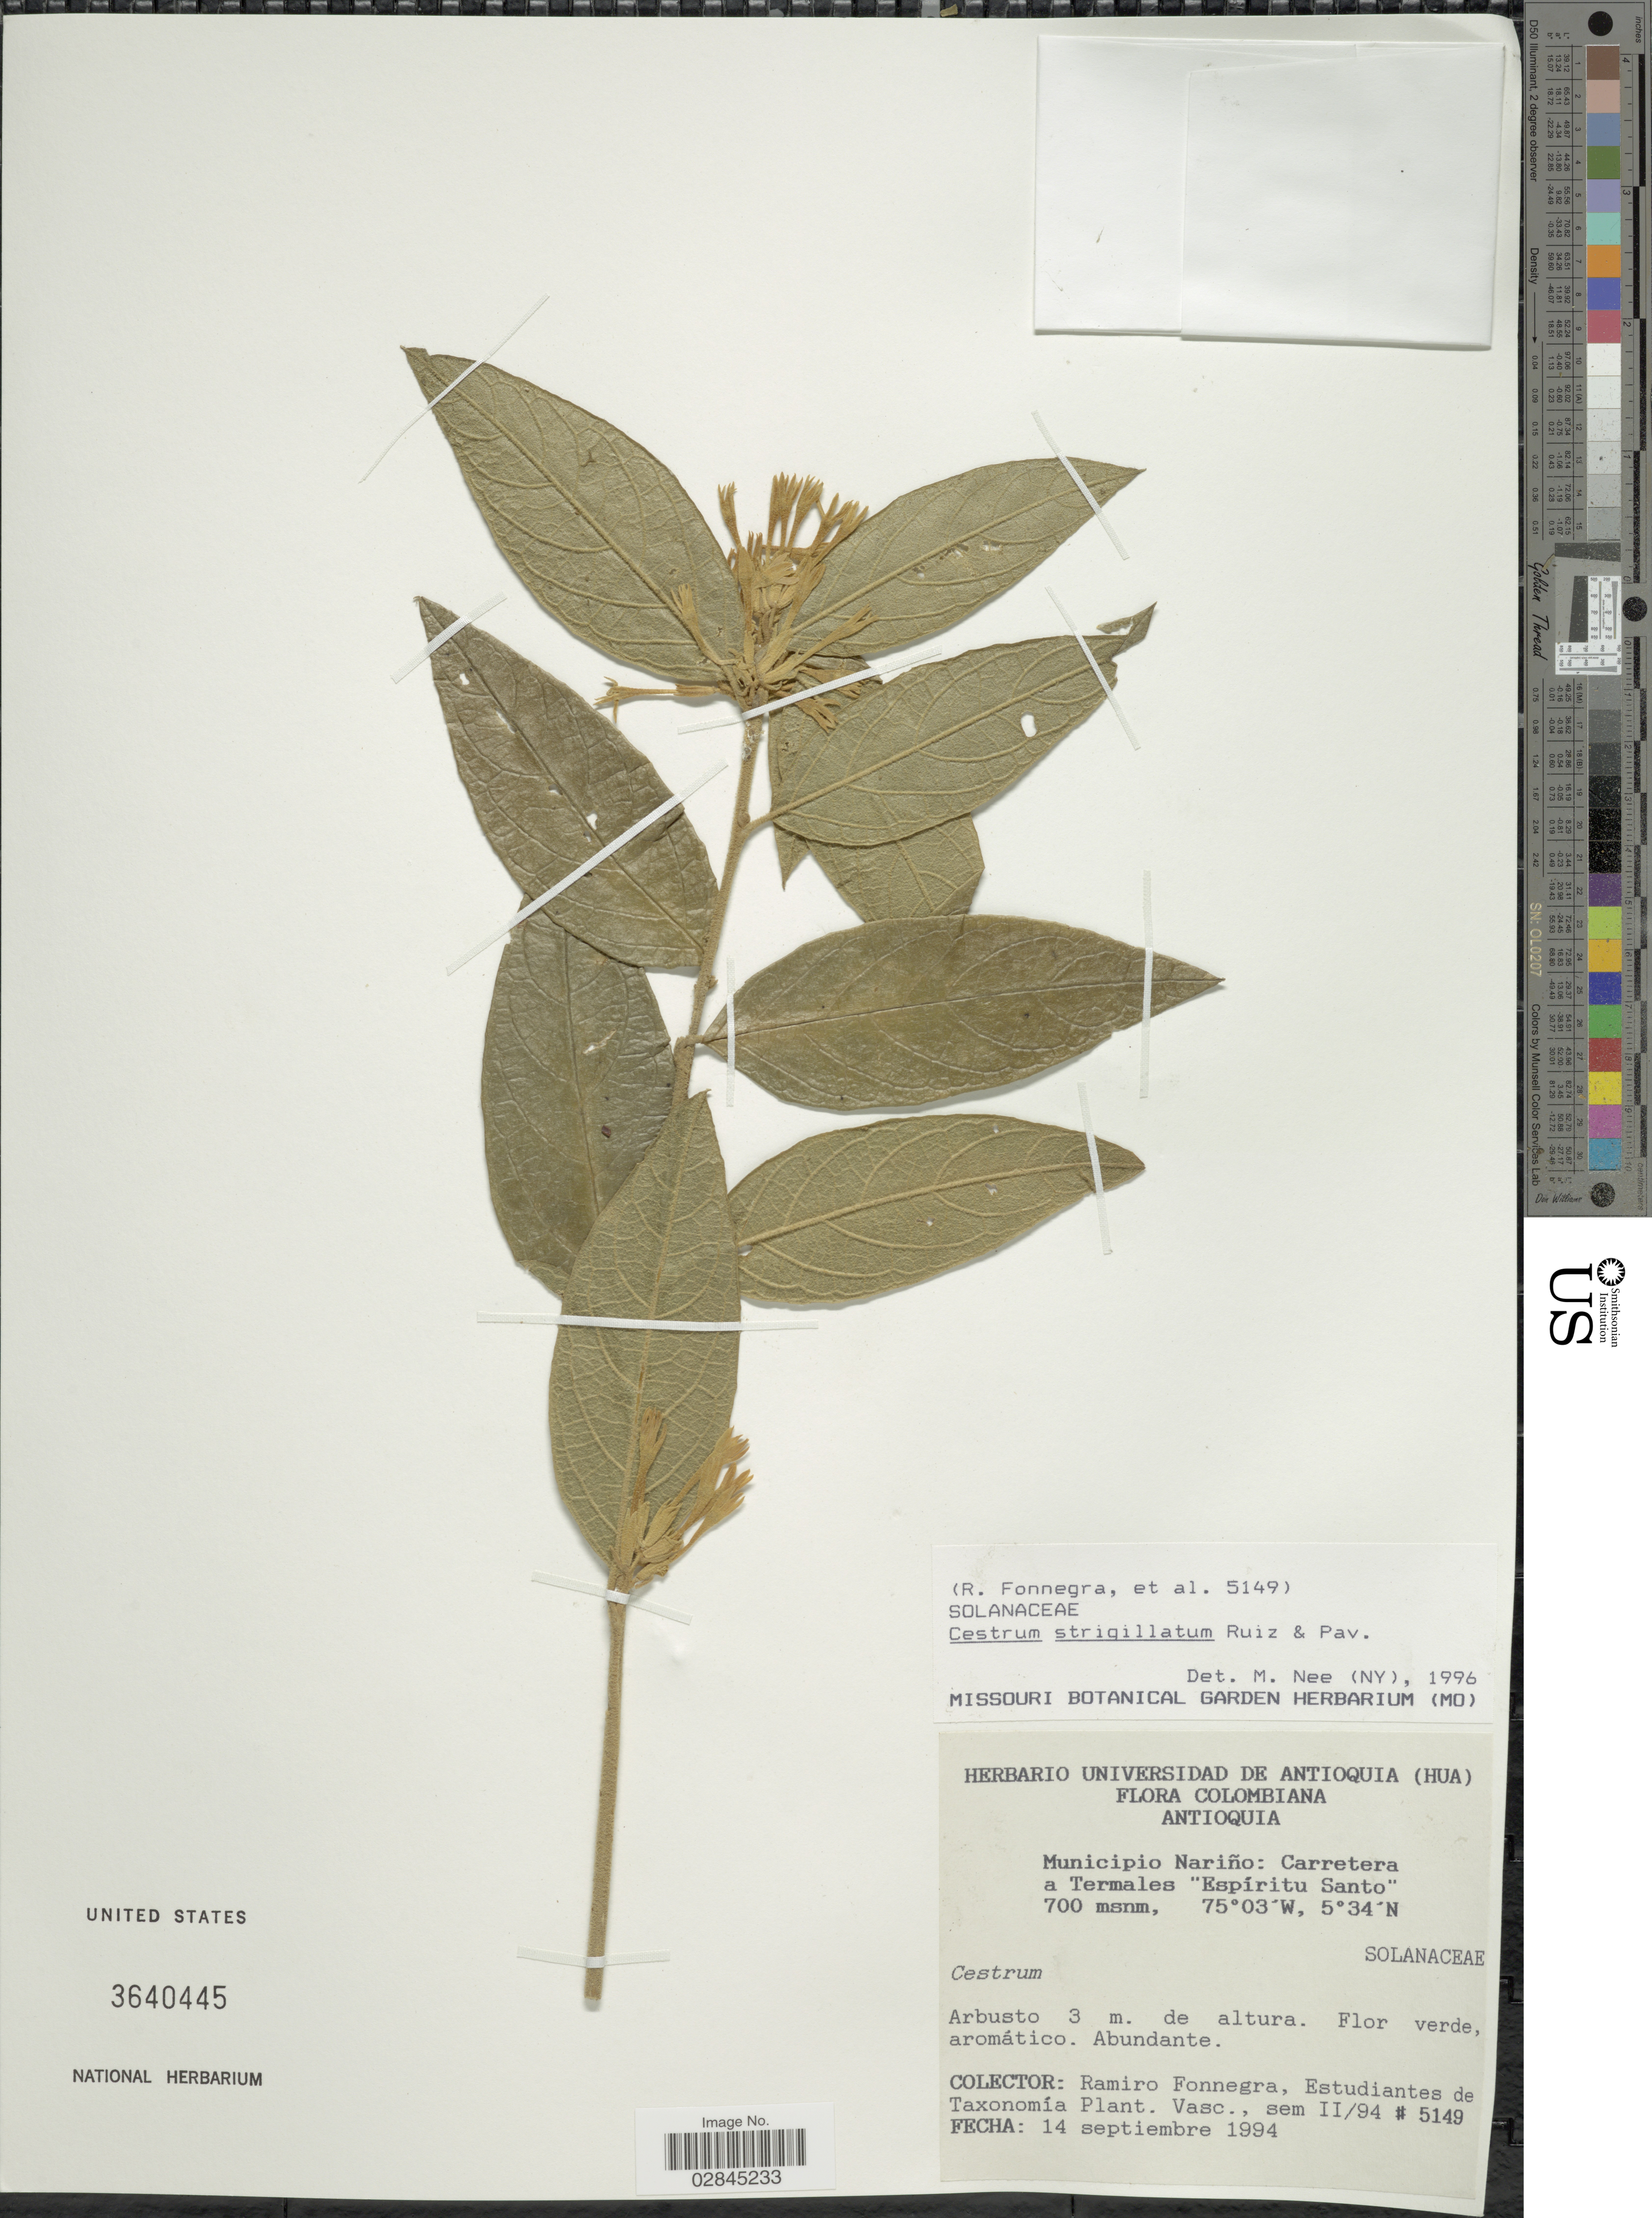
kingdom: Plantae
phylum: Tracheophyta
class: Magnoliopsida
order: Solanales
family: Solanaceae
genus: Cestrum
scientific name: Cestrum strigillatum var. calycinum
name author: Ruiz & Pav.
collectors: R. Fonnegra G. & Estudiantes de Taxonomía de Plant. Vasculares sem., II/94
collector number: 5149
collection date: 1994-09-14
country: Colombia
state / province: Nariño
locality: Municipio Nariño: Carretera a Termales "Espíritu Santo".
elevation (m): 700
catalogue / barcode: US 3640445